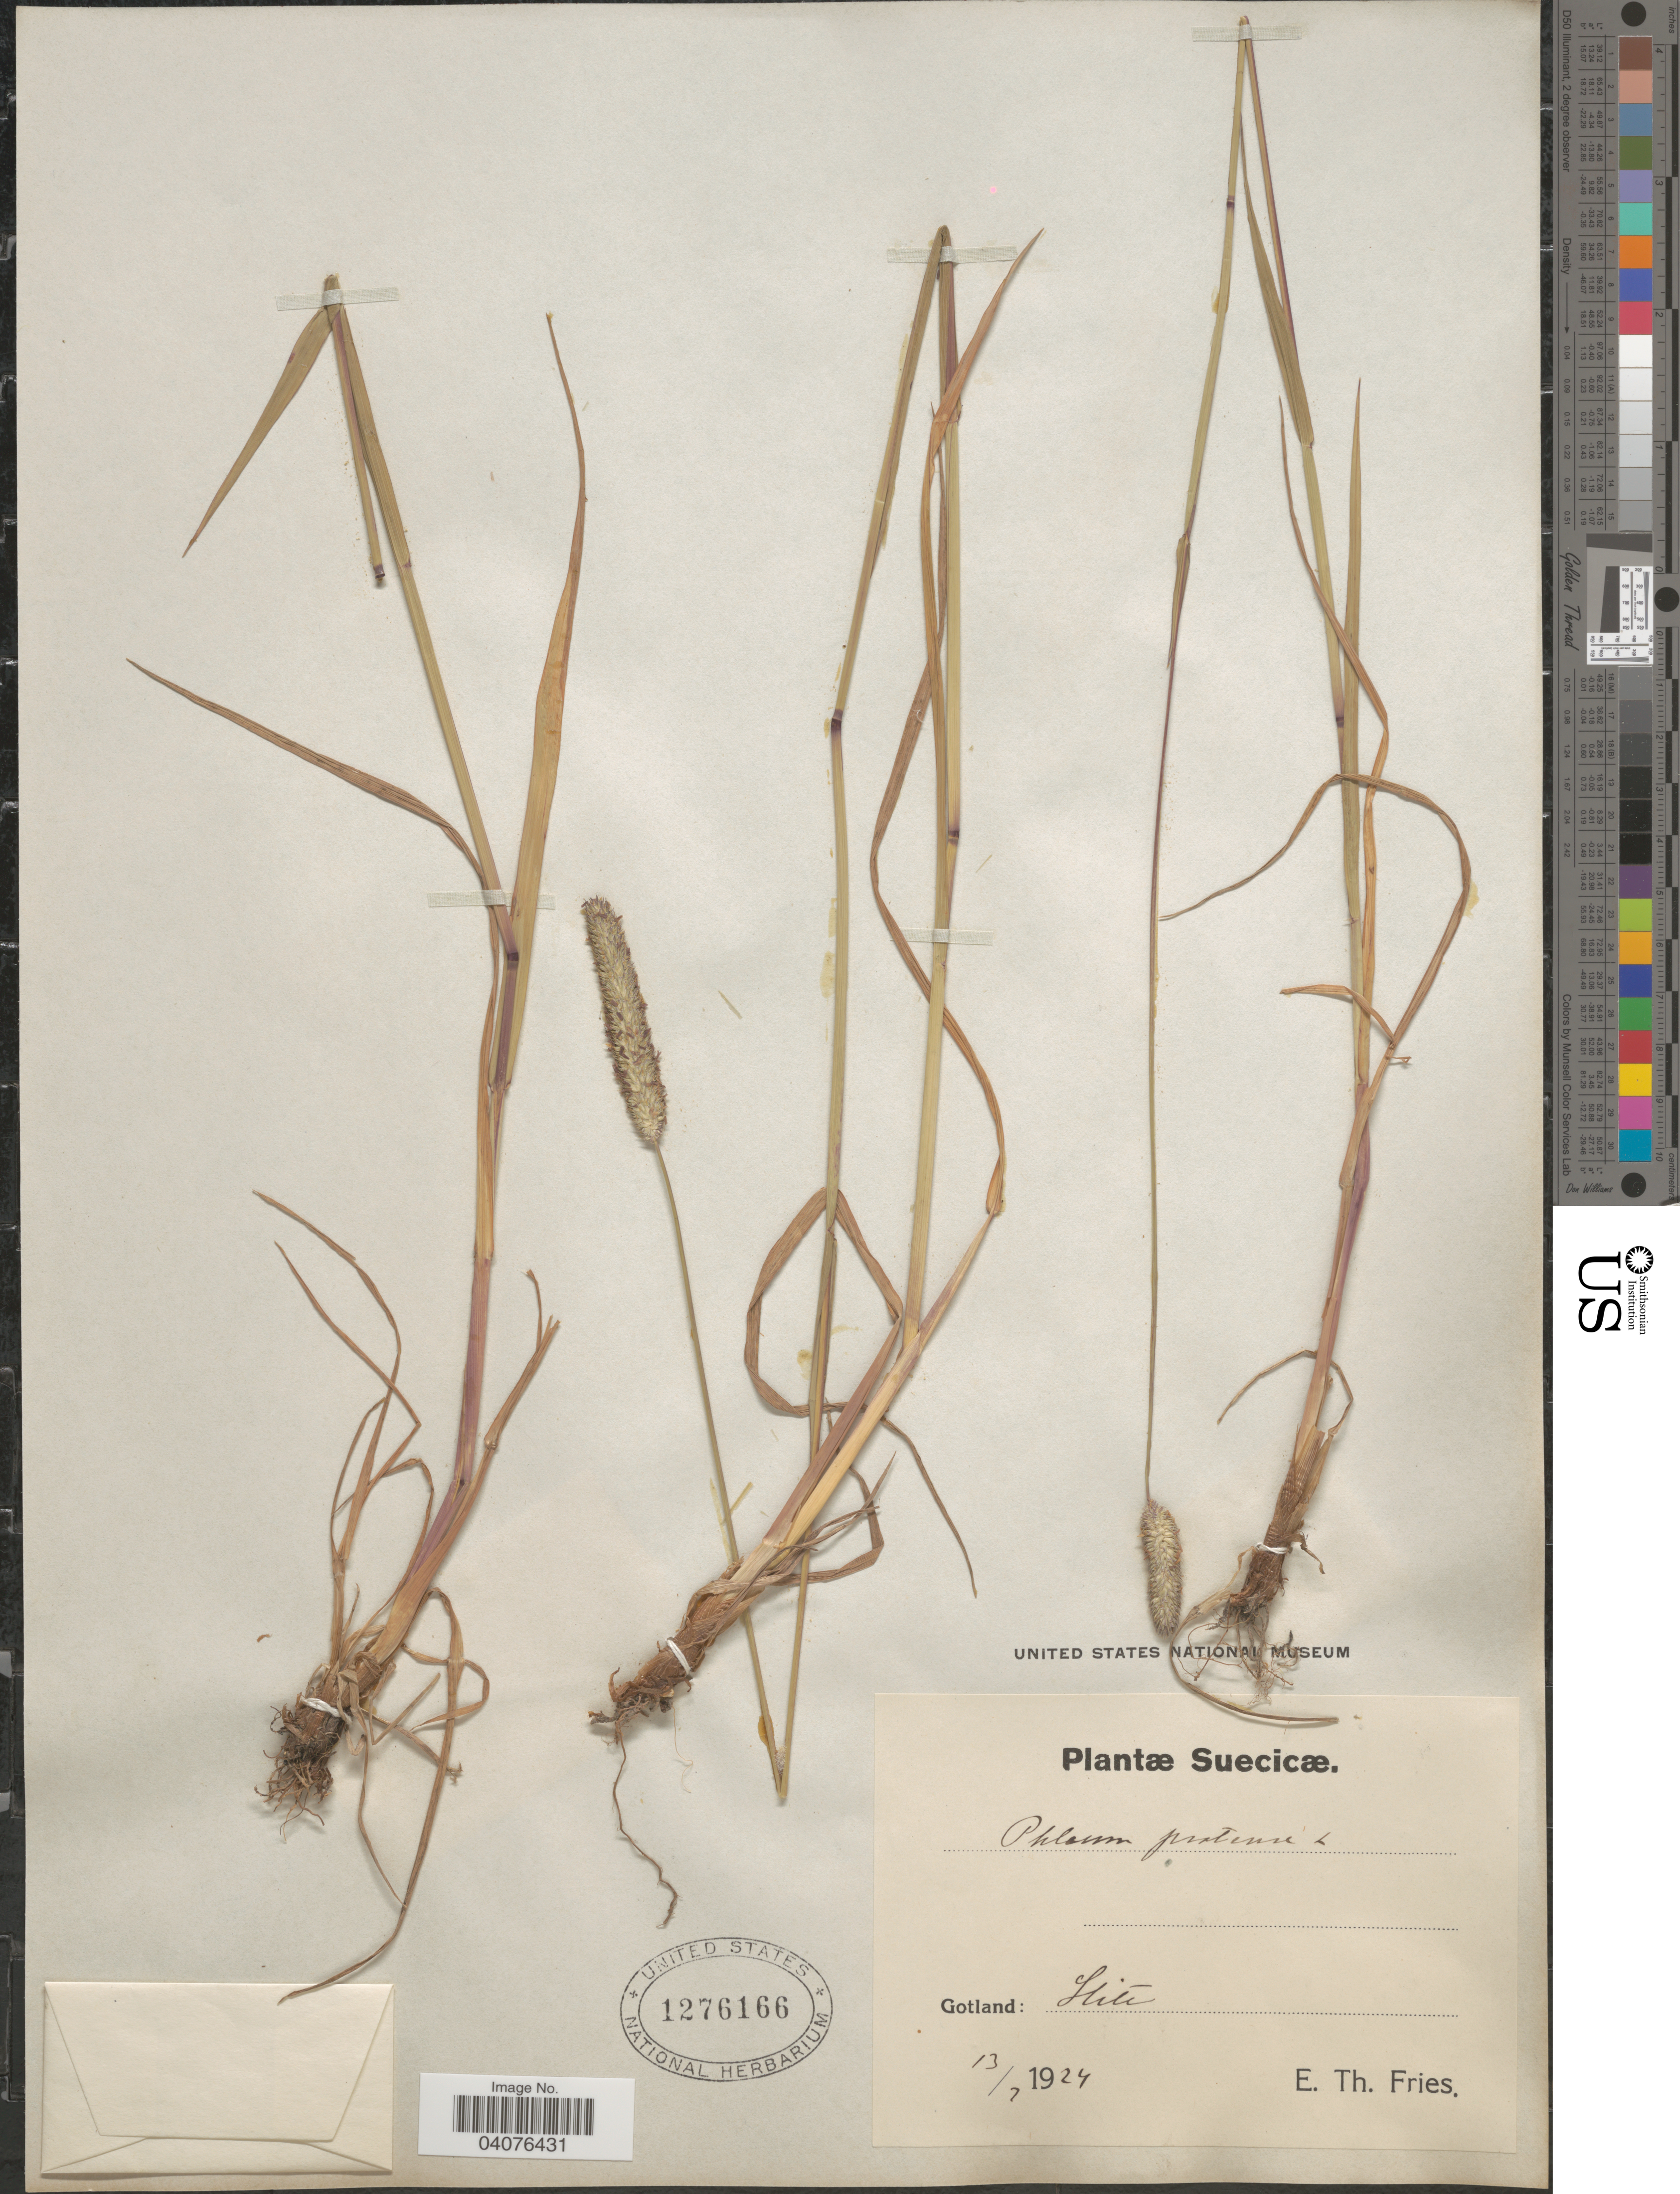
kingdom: Plantae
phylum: Tracheophyta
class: Liliopsida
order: Poales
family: Poaceae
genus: Phleum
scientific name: Phleum pratense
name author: L.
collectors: E. Fries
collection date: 1924-07-13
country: Sweden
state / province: Gotland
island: Gotland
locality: Suecicæ. Gotland: Slite.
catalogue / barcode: US 1276166